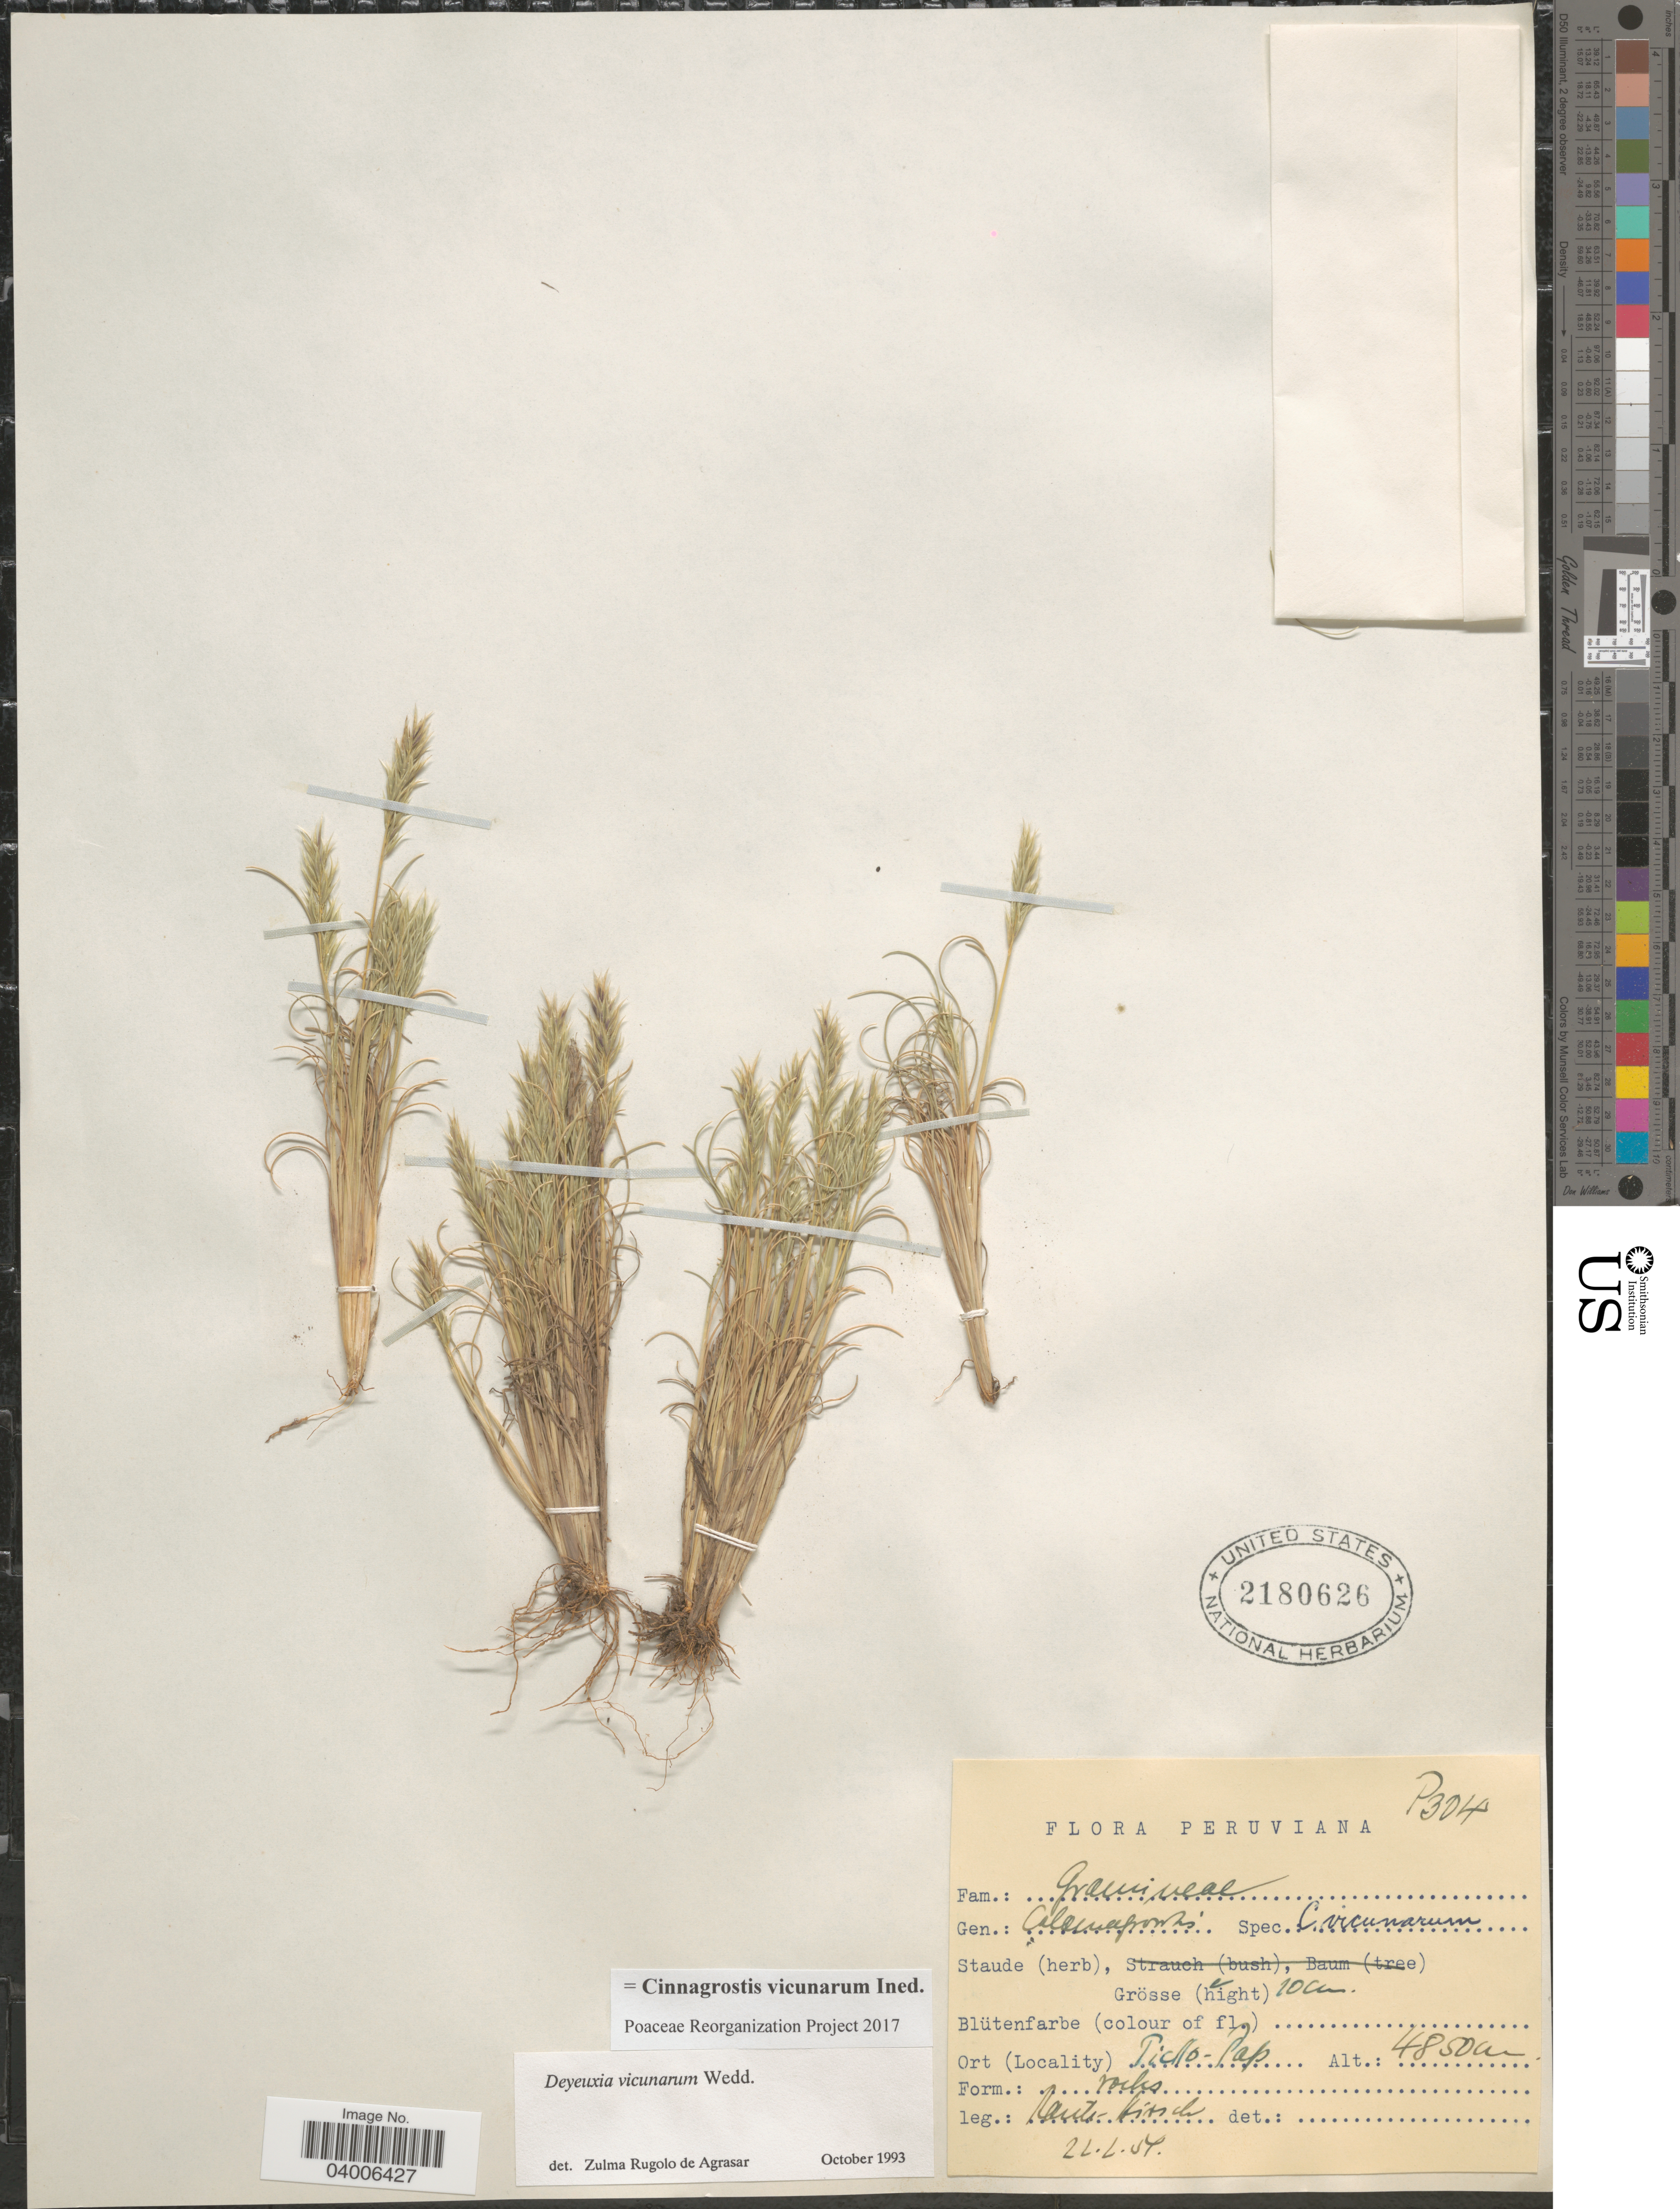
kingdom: Plantae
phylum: Tracheophyta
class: Liliopsida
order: Poales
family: Poaceae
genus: Cinnagrostis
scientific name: Cinnagrostis vicunarum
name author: (Wedd.) P.M. Peterson et al.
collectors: W. Rauh & G. Hirsch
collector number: P304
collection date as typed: Transcribed d/m/y: 22/2/54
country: Peru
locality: Ticlio-Pass.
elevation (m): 4850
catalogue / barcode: US 2180626